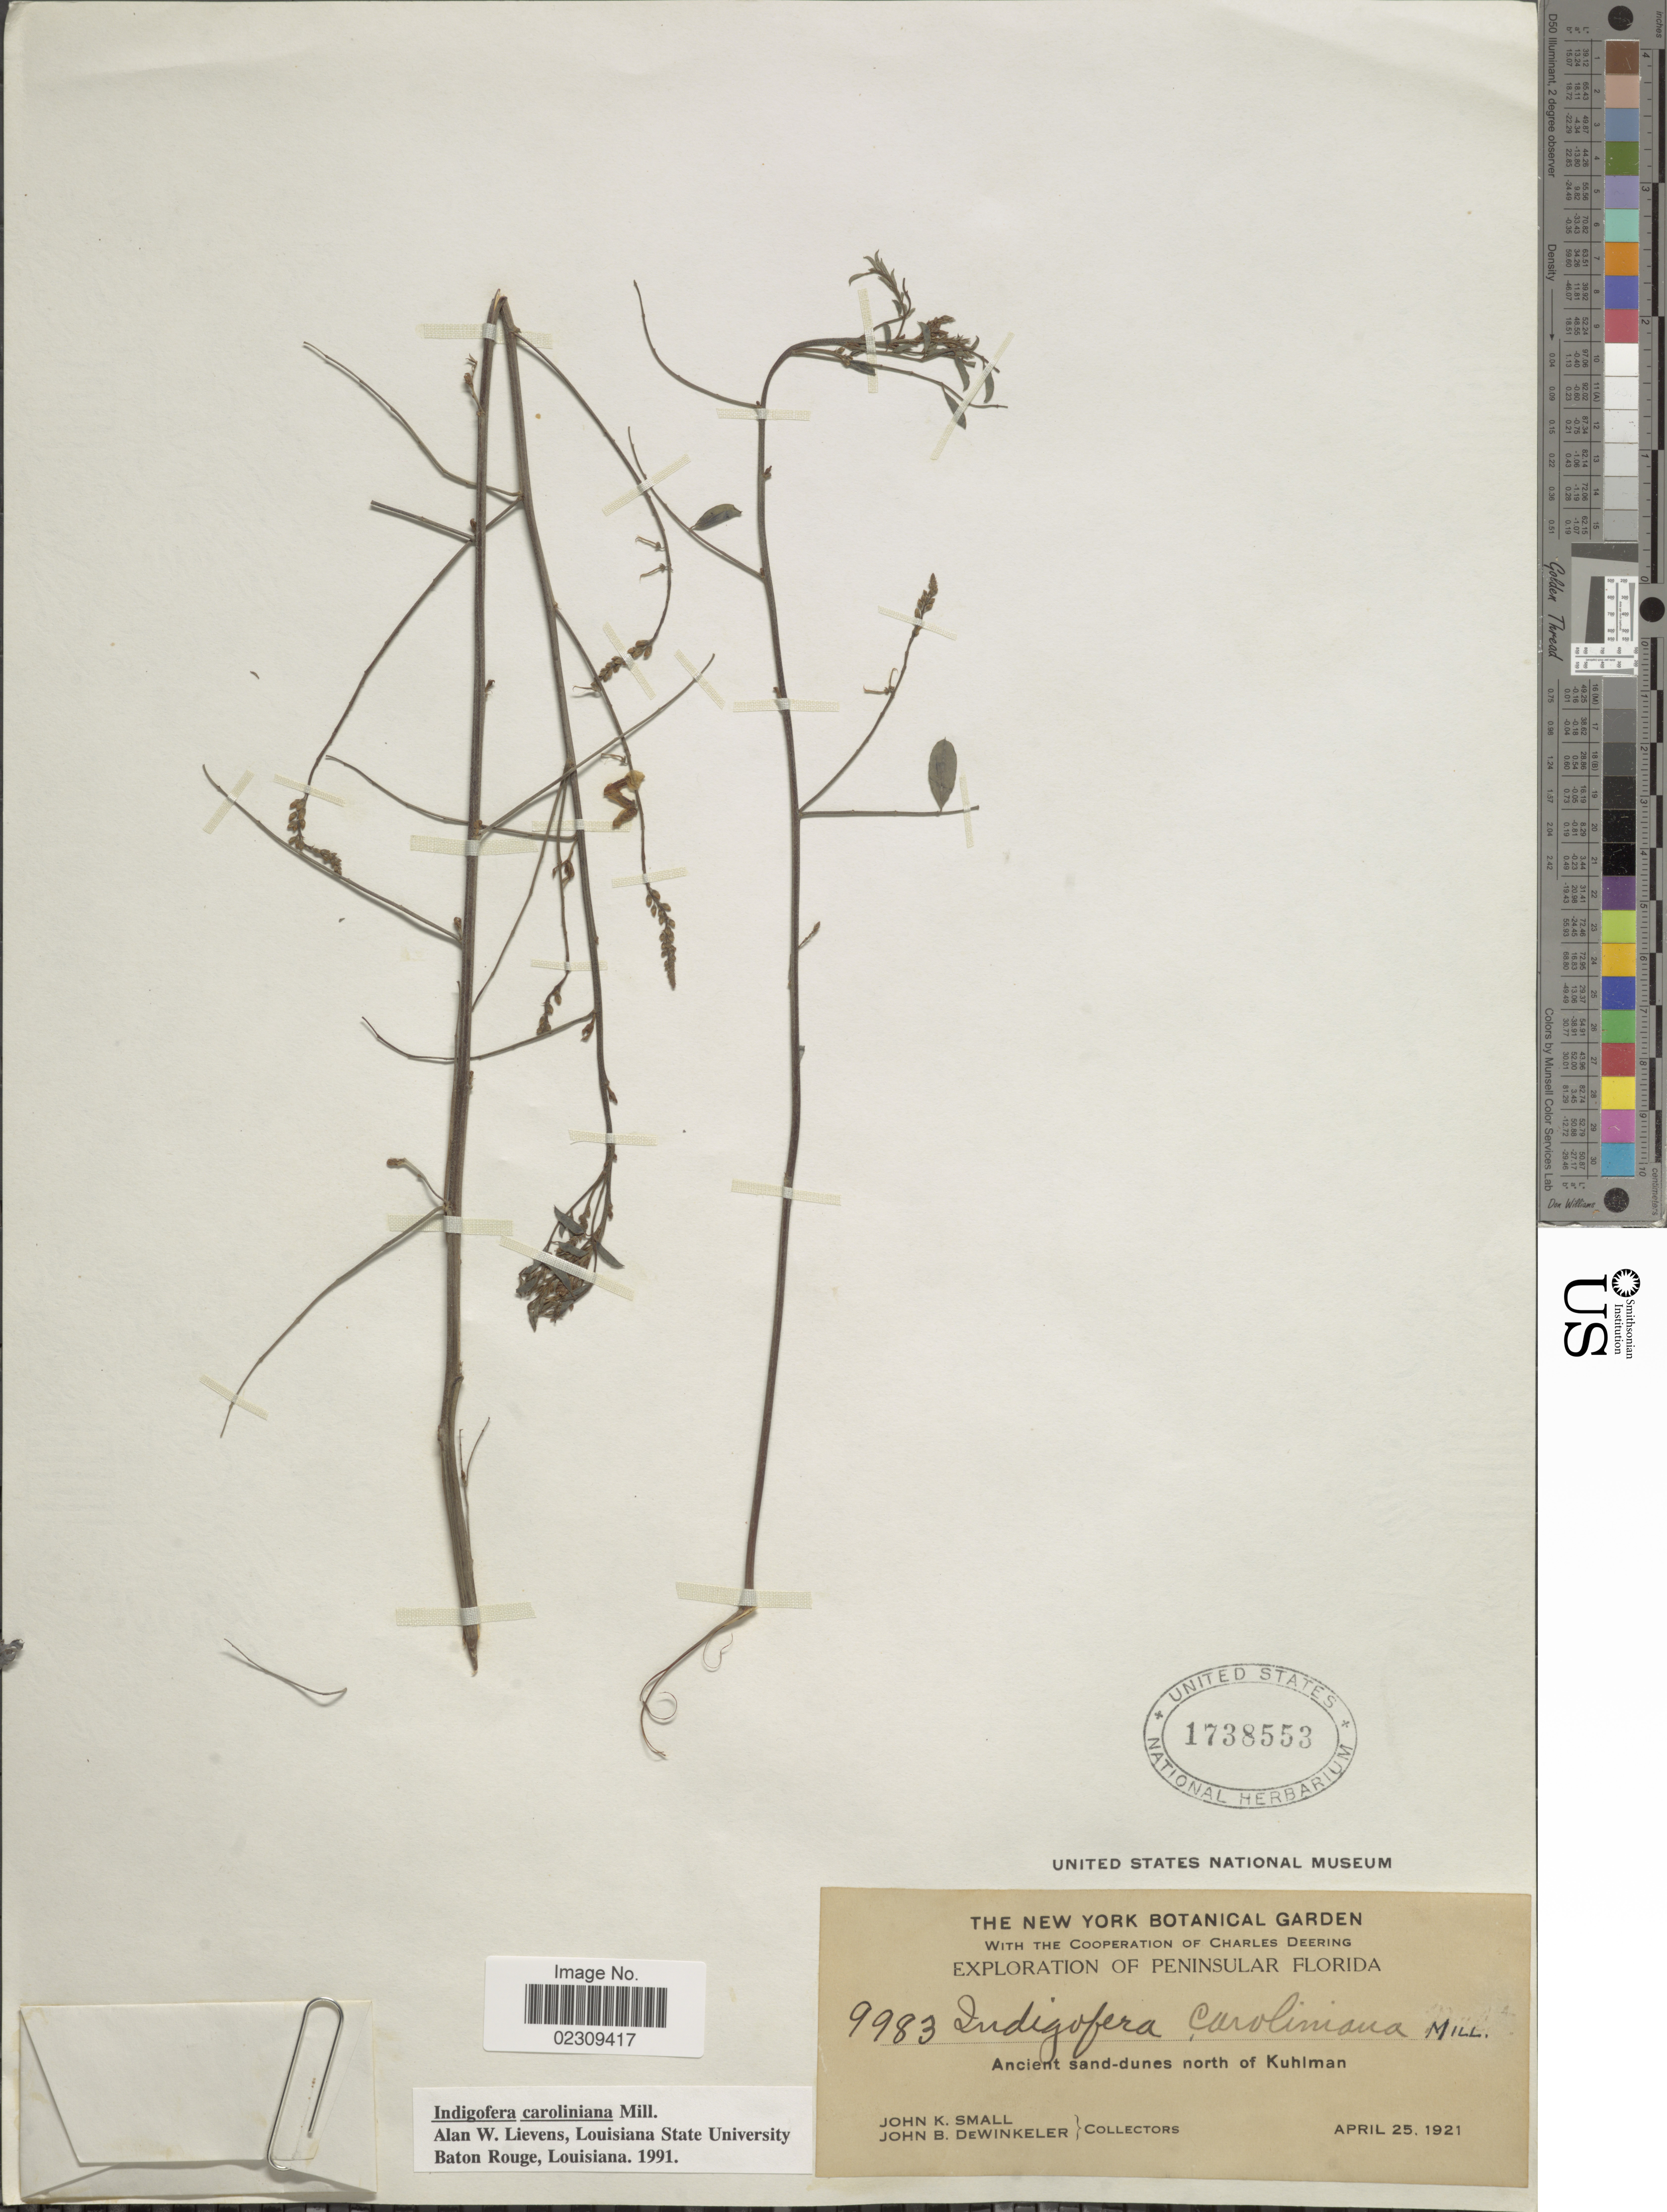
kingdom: Plantae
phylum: Tracheophyta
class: Magnoliopsida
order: Fabales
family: Fabaceae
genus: Indigofera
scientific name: Indigofera caroliniana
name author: Mill.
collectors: J. K. Small & J. B. Dewinkeler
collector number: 9983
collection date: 1921-04-25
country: United States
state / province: Florida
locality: Peninsular Florida, north of Kuhlman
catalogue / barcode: US 1738553